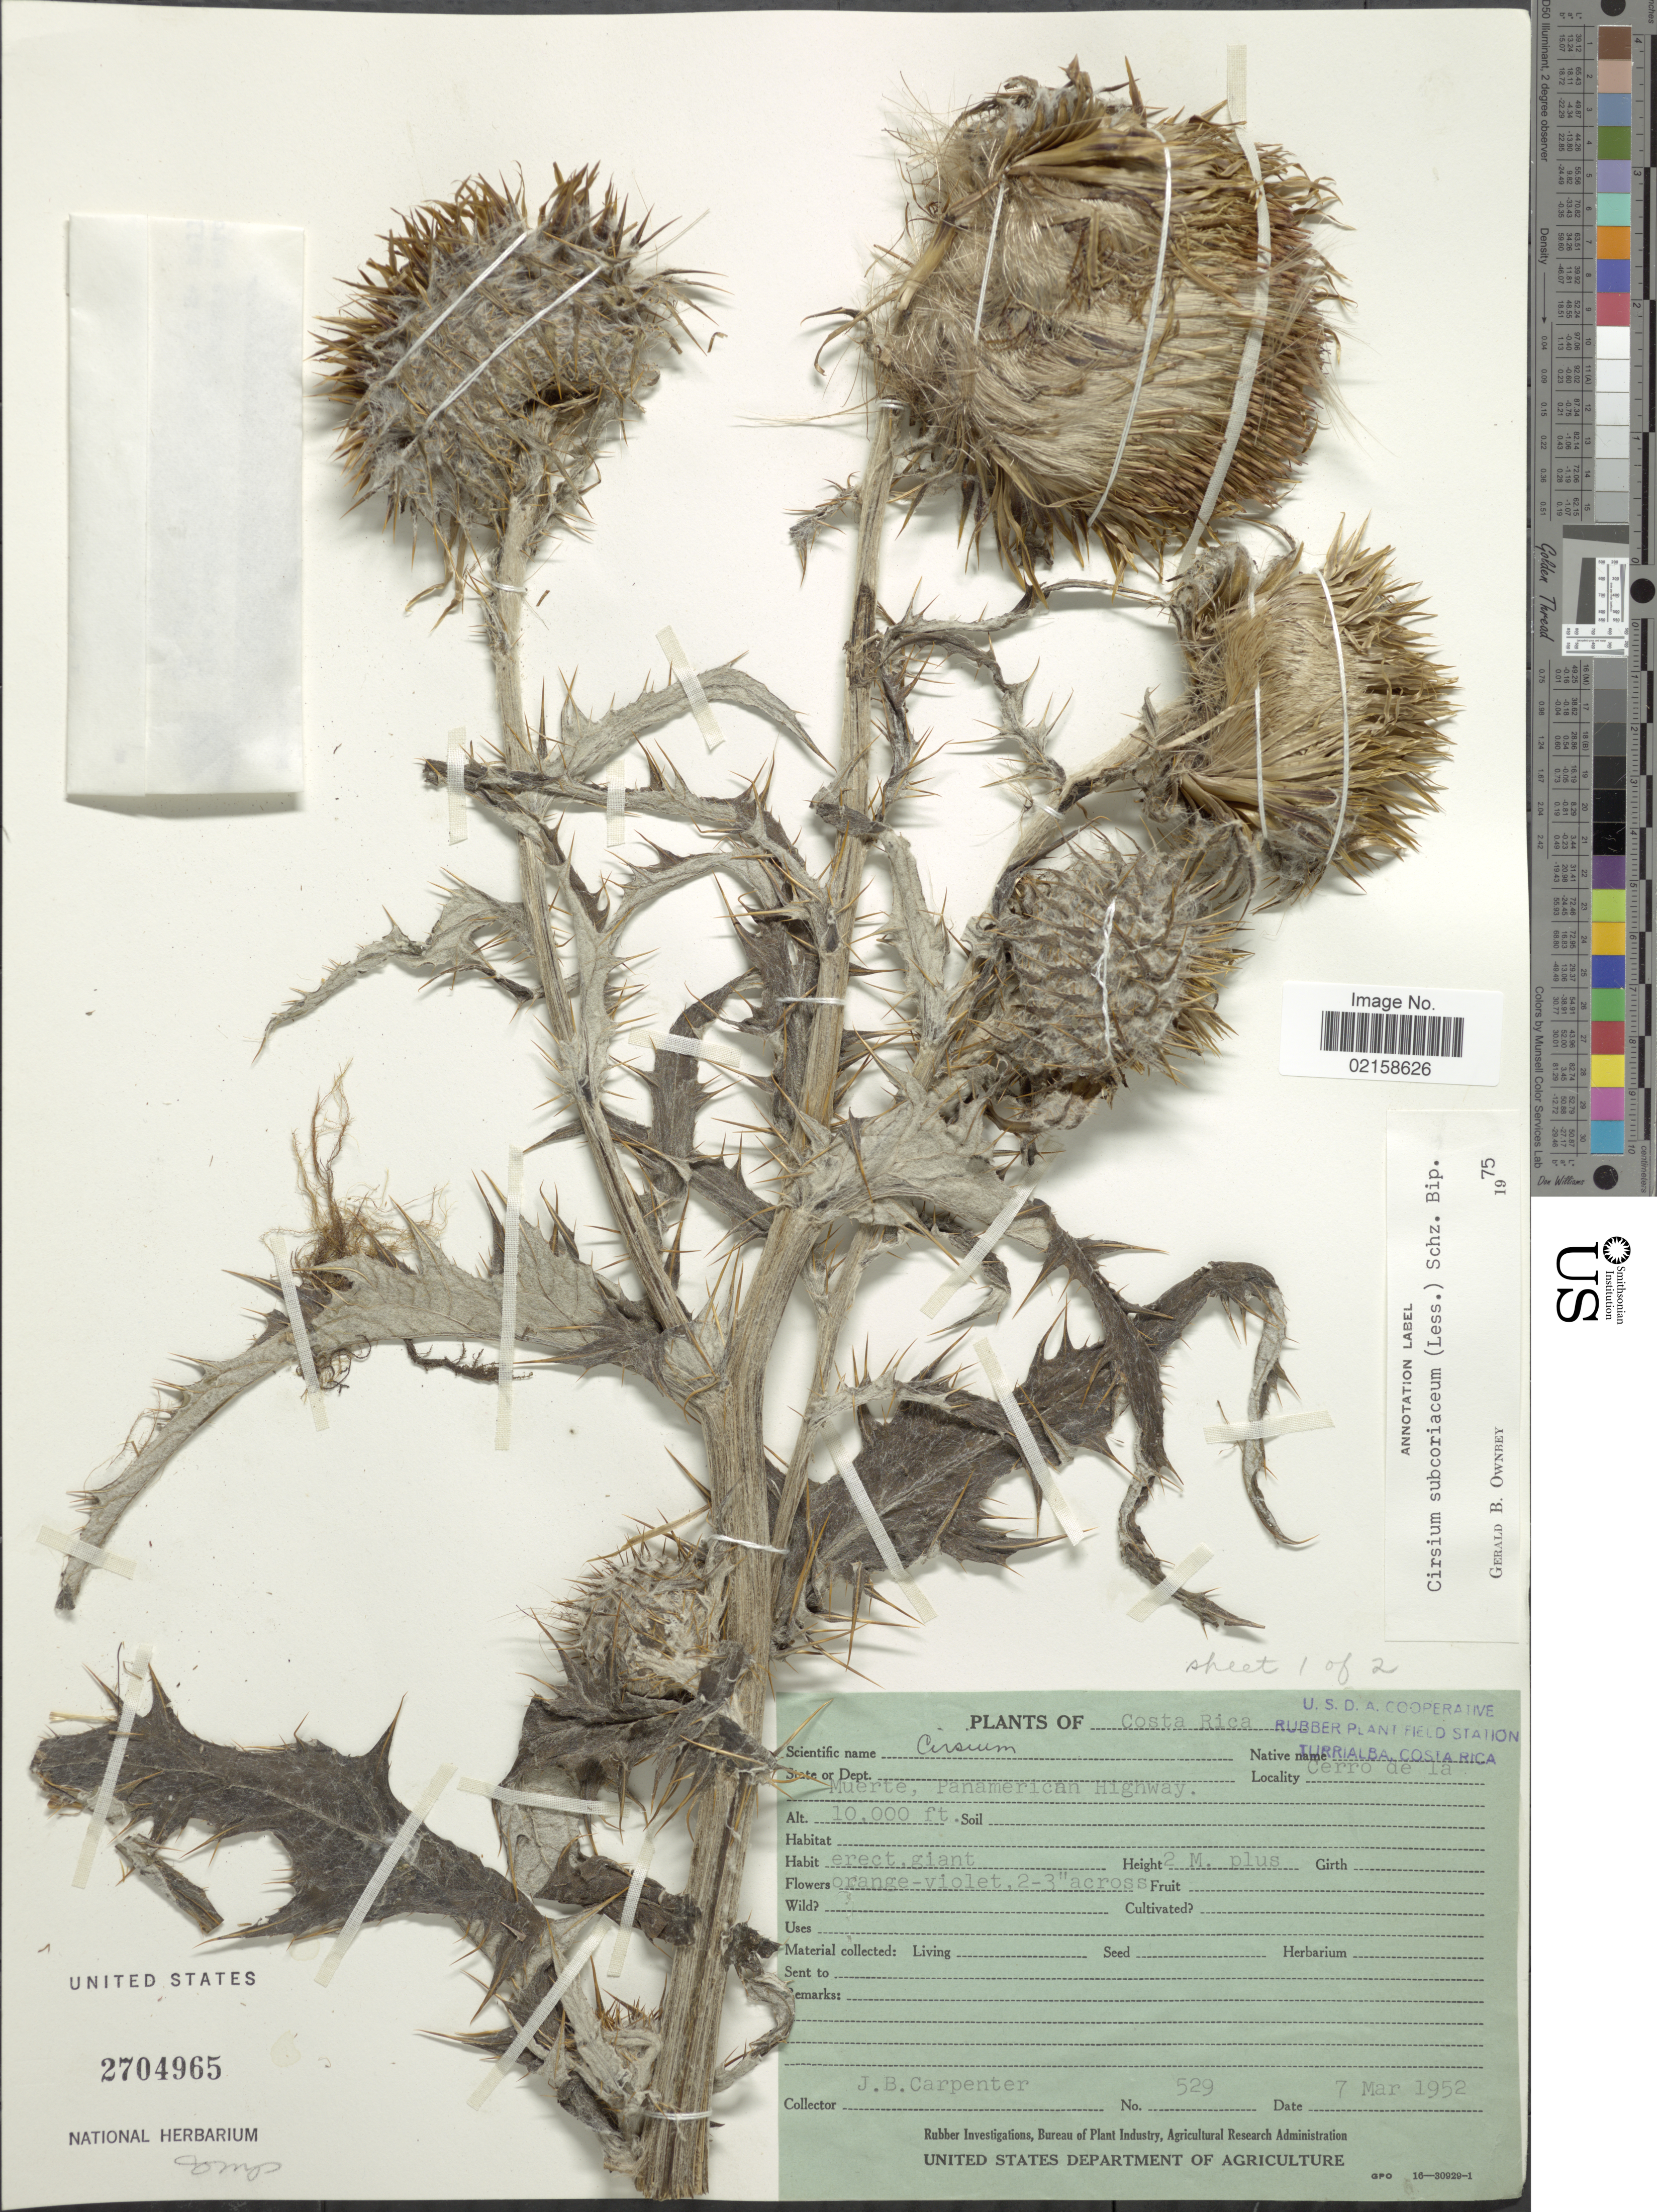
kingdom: Plantae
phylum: Tracheophyta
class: Magnoliopsida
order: Asterales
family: Asteraceae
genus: Cirsium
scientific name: Cirsium subcoriaceum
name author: (Less.) Sch. Bip.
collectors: J. Carpenter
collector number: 529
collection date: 1952-03-07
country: Costa Rica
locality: Cerro de la Muerte, Panamerican Highway.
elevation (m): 3048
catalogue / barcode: US 2704965